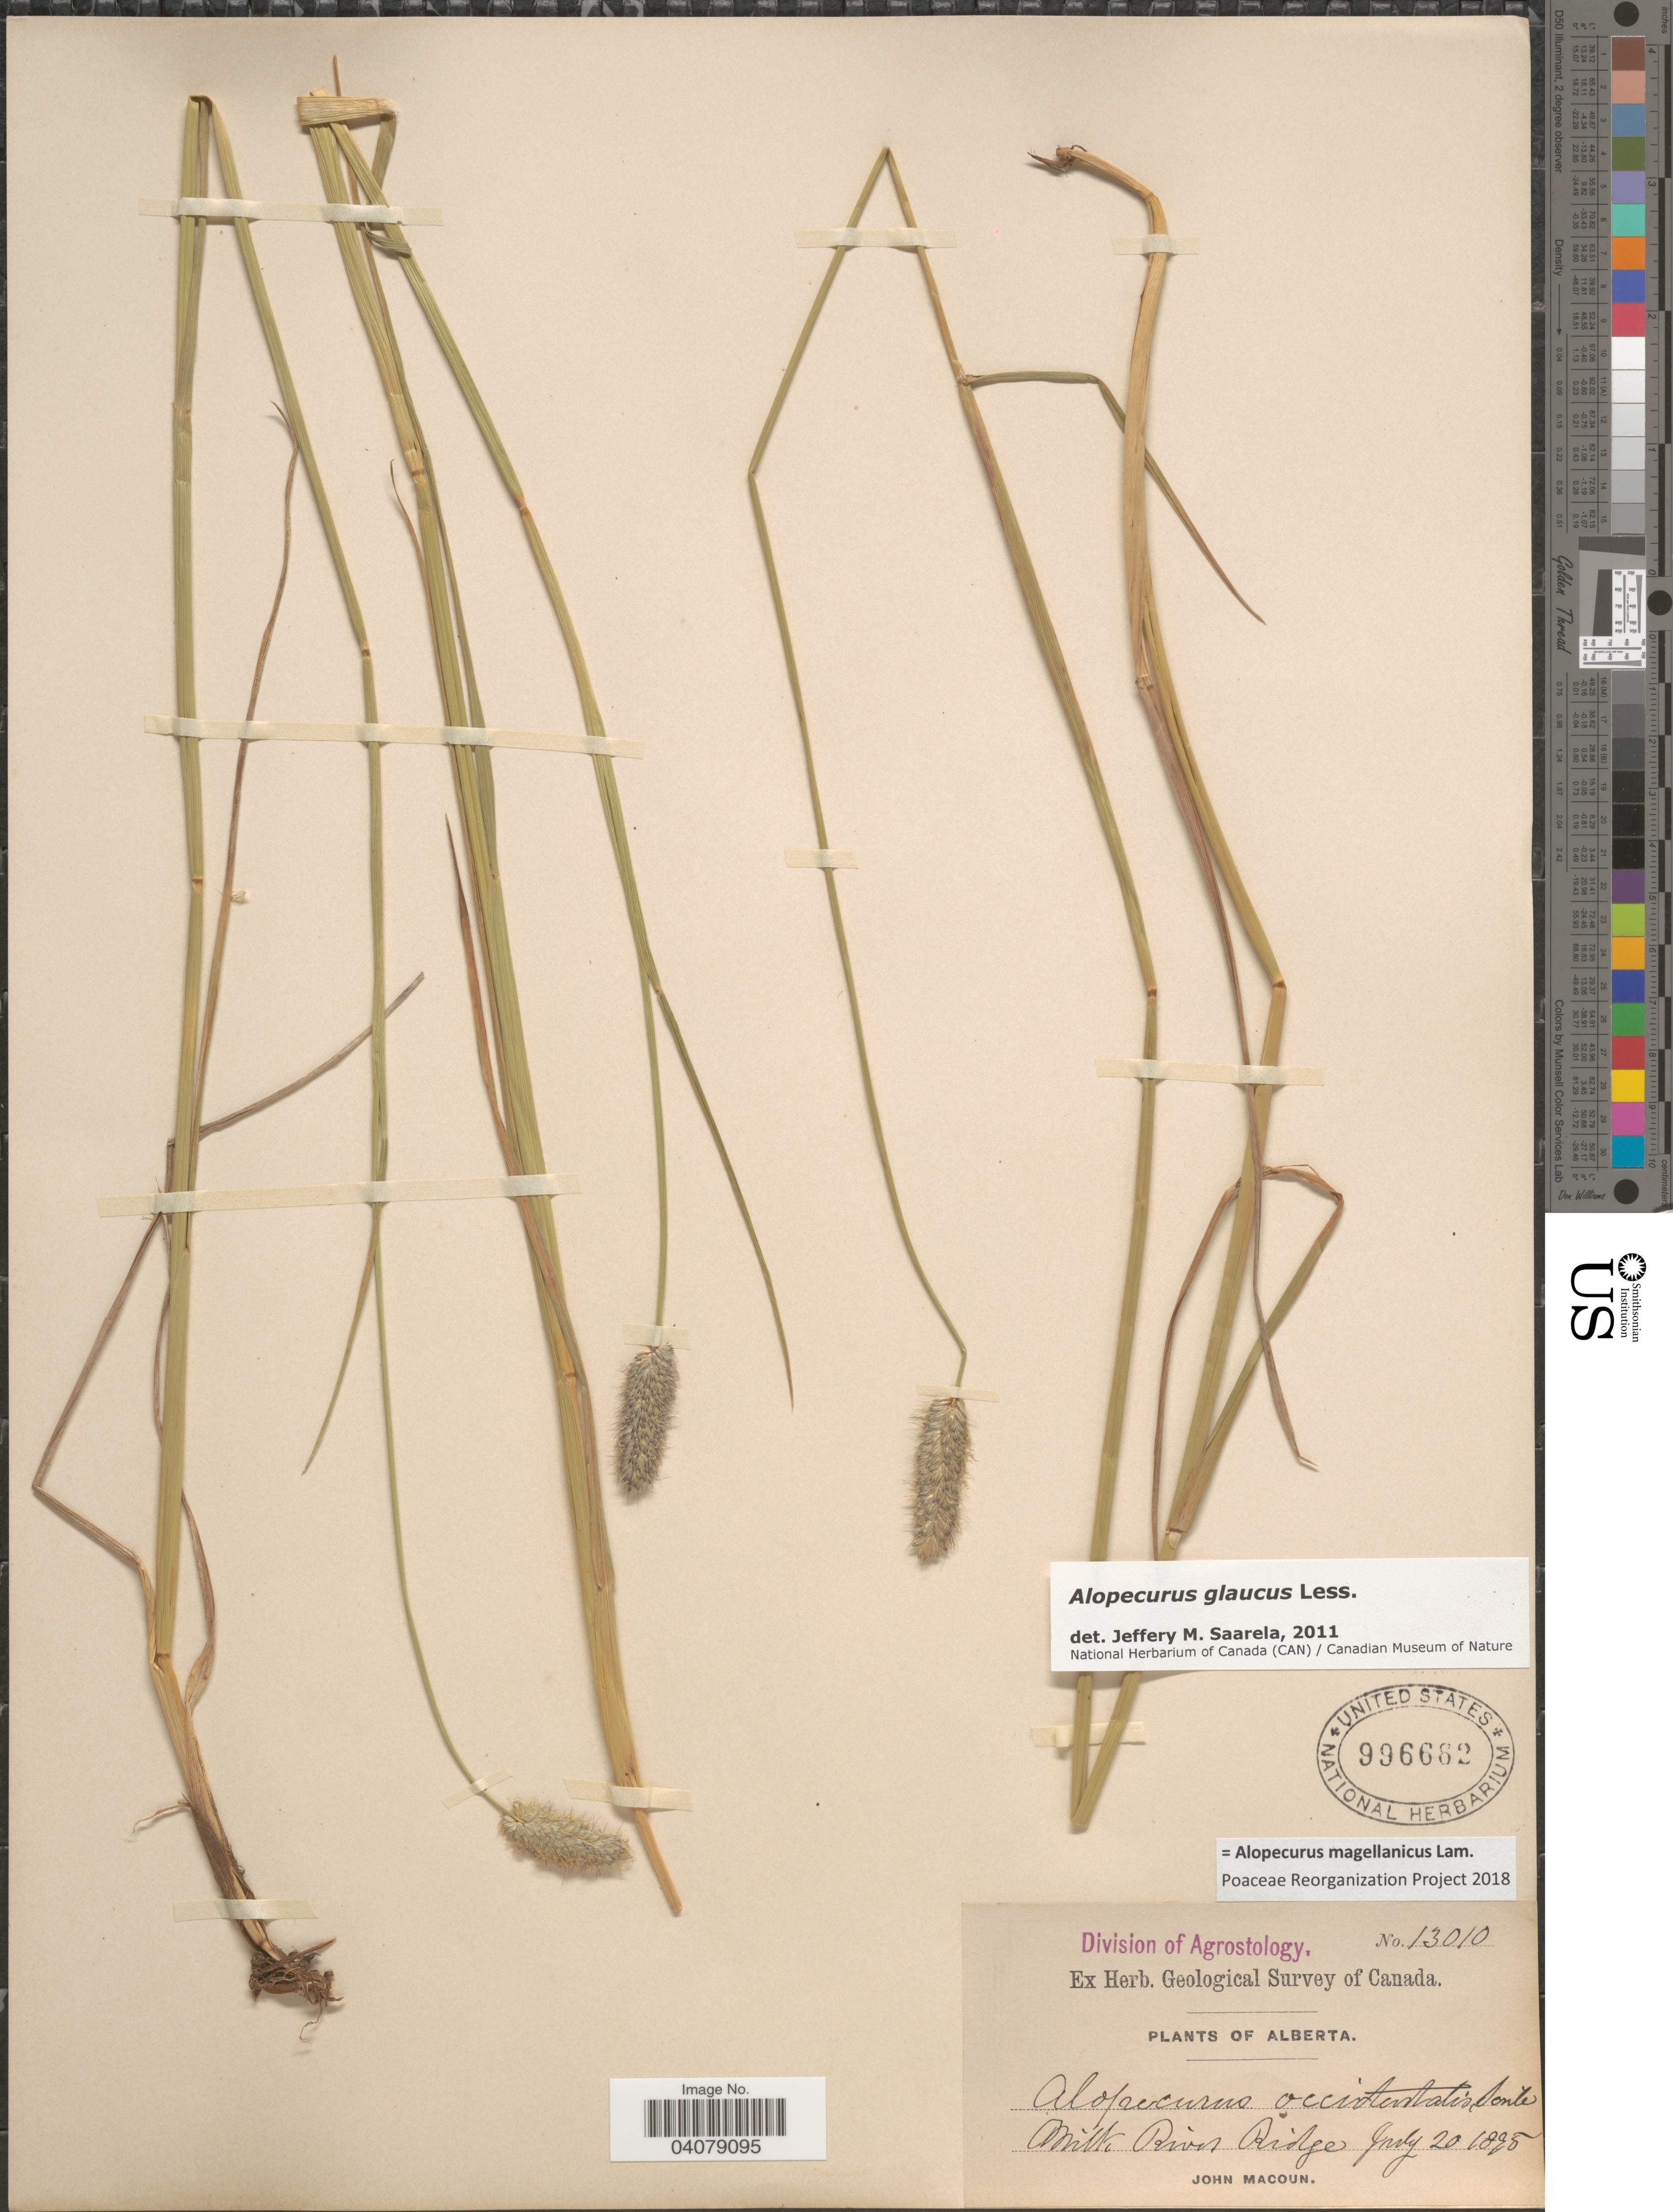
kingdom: Plantae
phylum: Tracheophyta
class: Liliopsida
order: Poales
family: Poaceae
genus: Alopecurus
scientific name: Alopecurus magellanicus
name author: Lam.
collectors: J. Macoun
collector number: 13010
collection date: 1895-07-20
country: Canada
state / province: Alberta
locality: Herb. Geological Survey of Canada. Milk River Ridge.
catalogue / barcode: US 996682